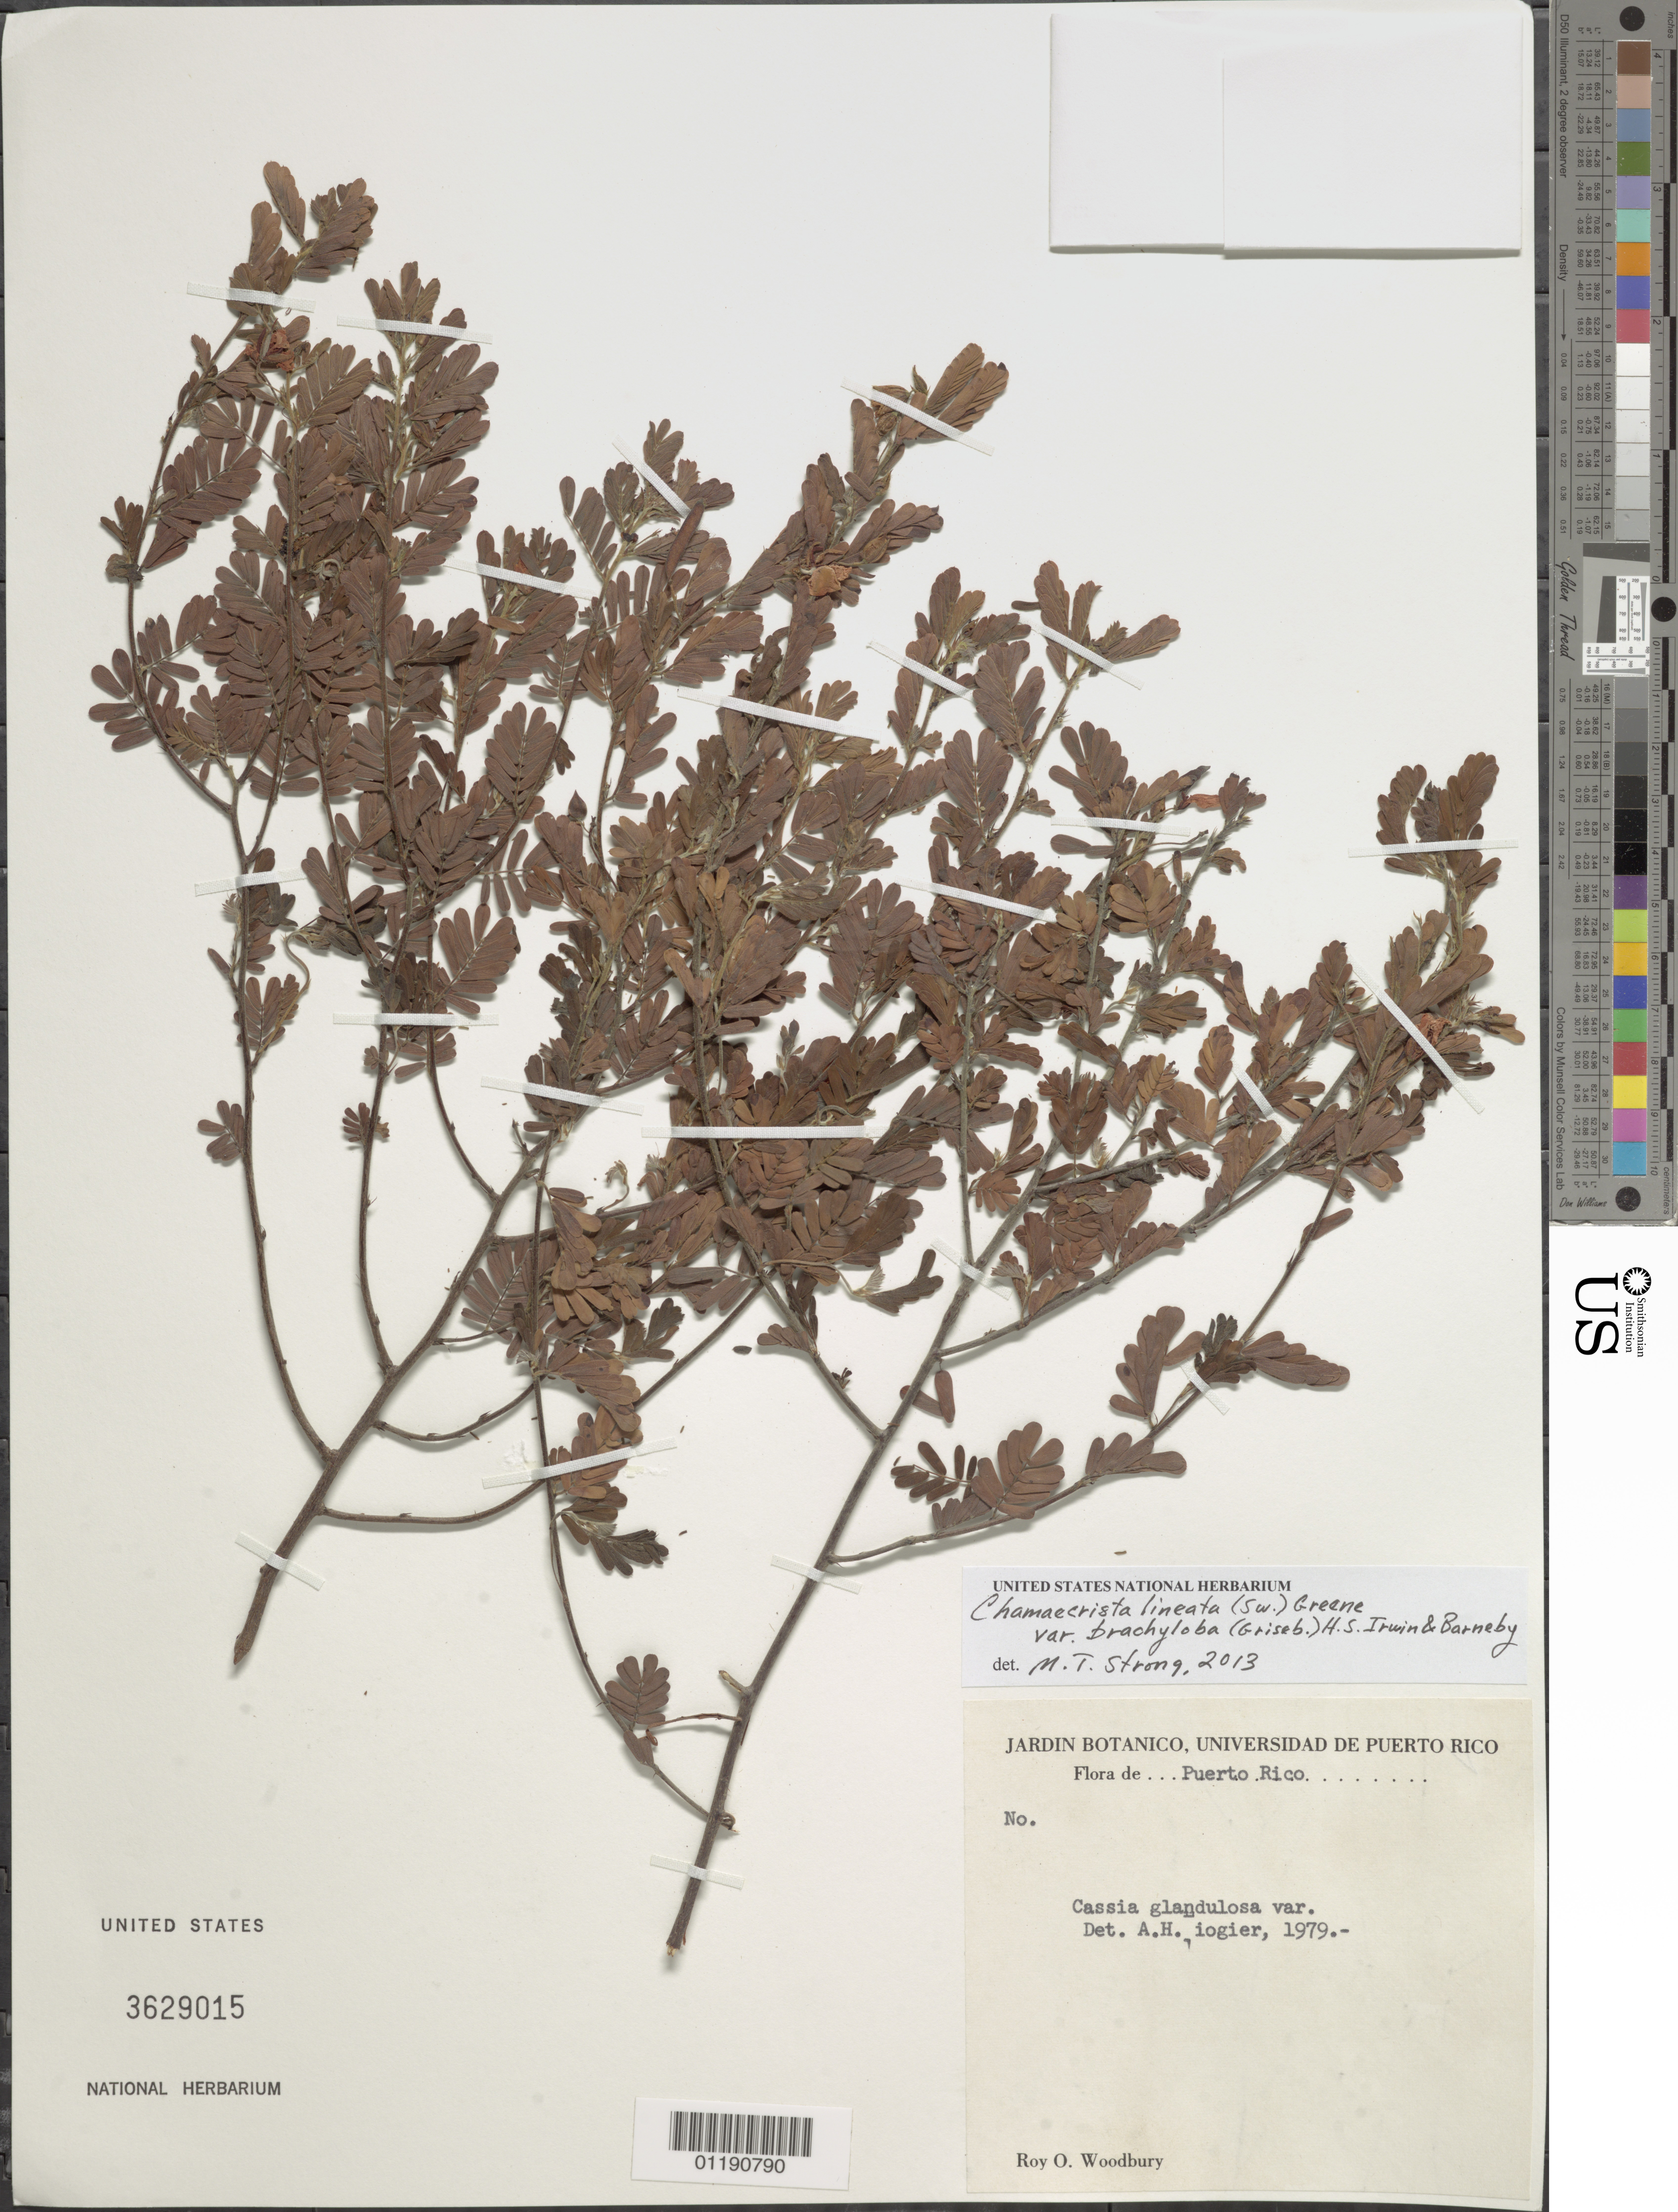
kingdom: Plantae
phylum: Tracheophyta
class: Magnoliopsida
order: Fabales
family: Fabaceae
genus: Chamaecrista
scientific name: Chamaecrista lineata var. brachyloba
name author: (Griseb.) H.S. Irwin & Barneby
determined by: Strong, M. T., (US), Smithsonian Institution - National Museum of Natural History (UNITED STATES)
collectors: R. O. Woodbury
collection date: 1979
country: Puerto Rico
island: Puerto Rico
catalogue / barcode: US 3629015